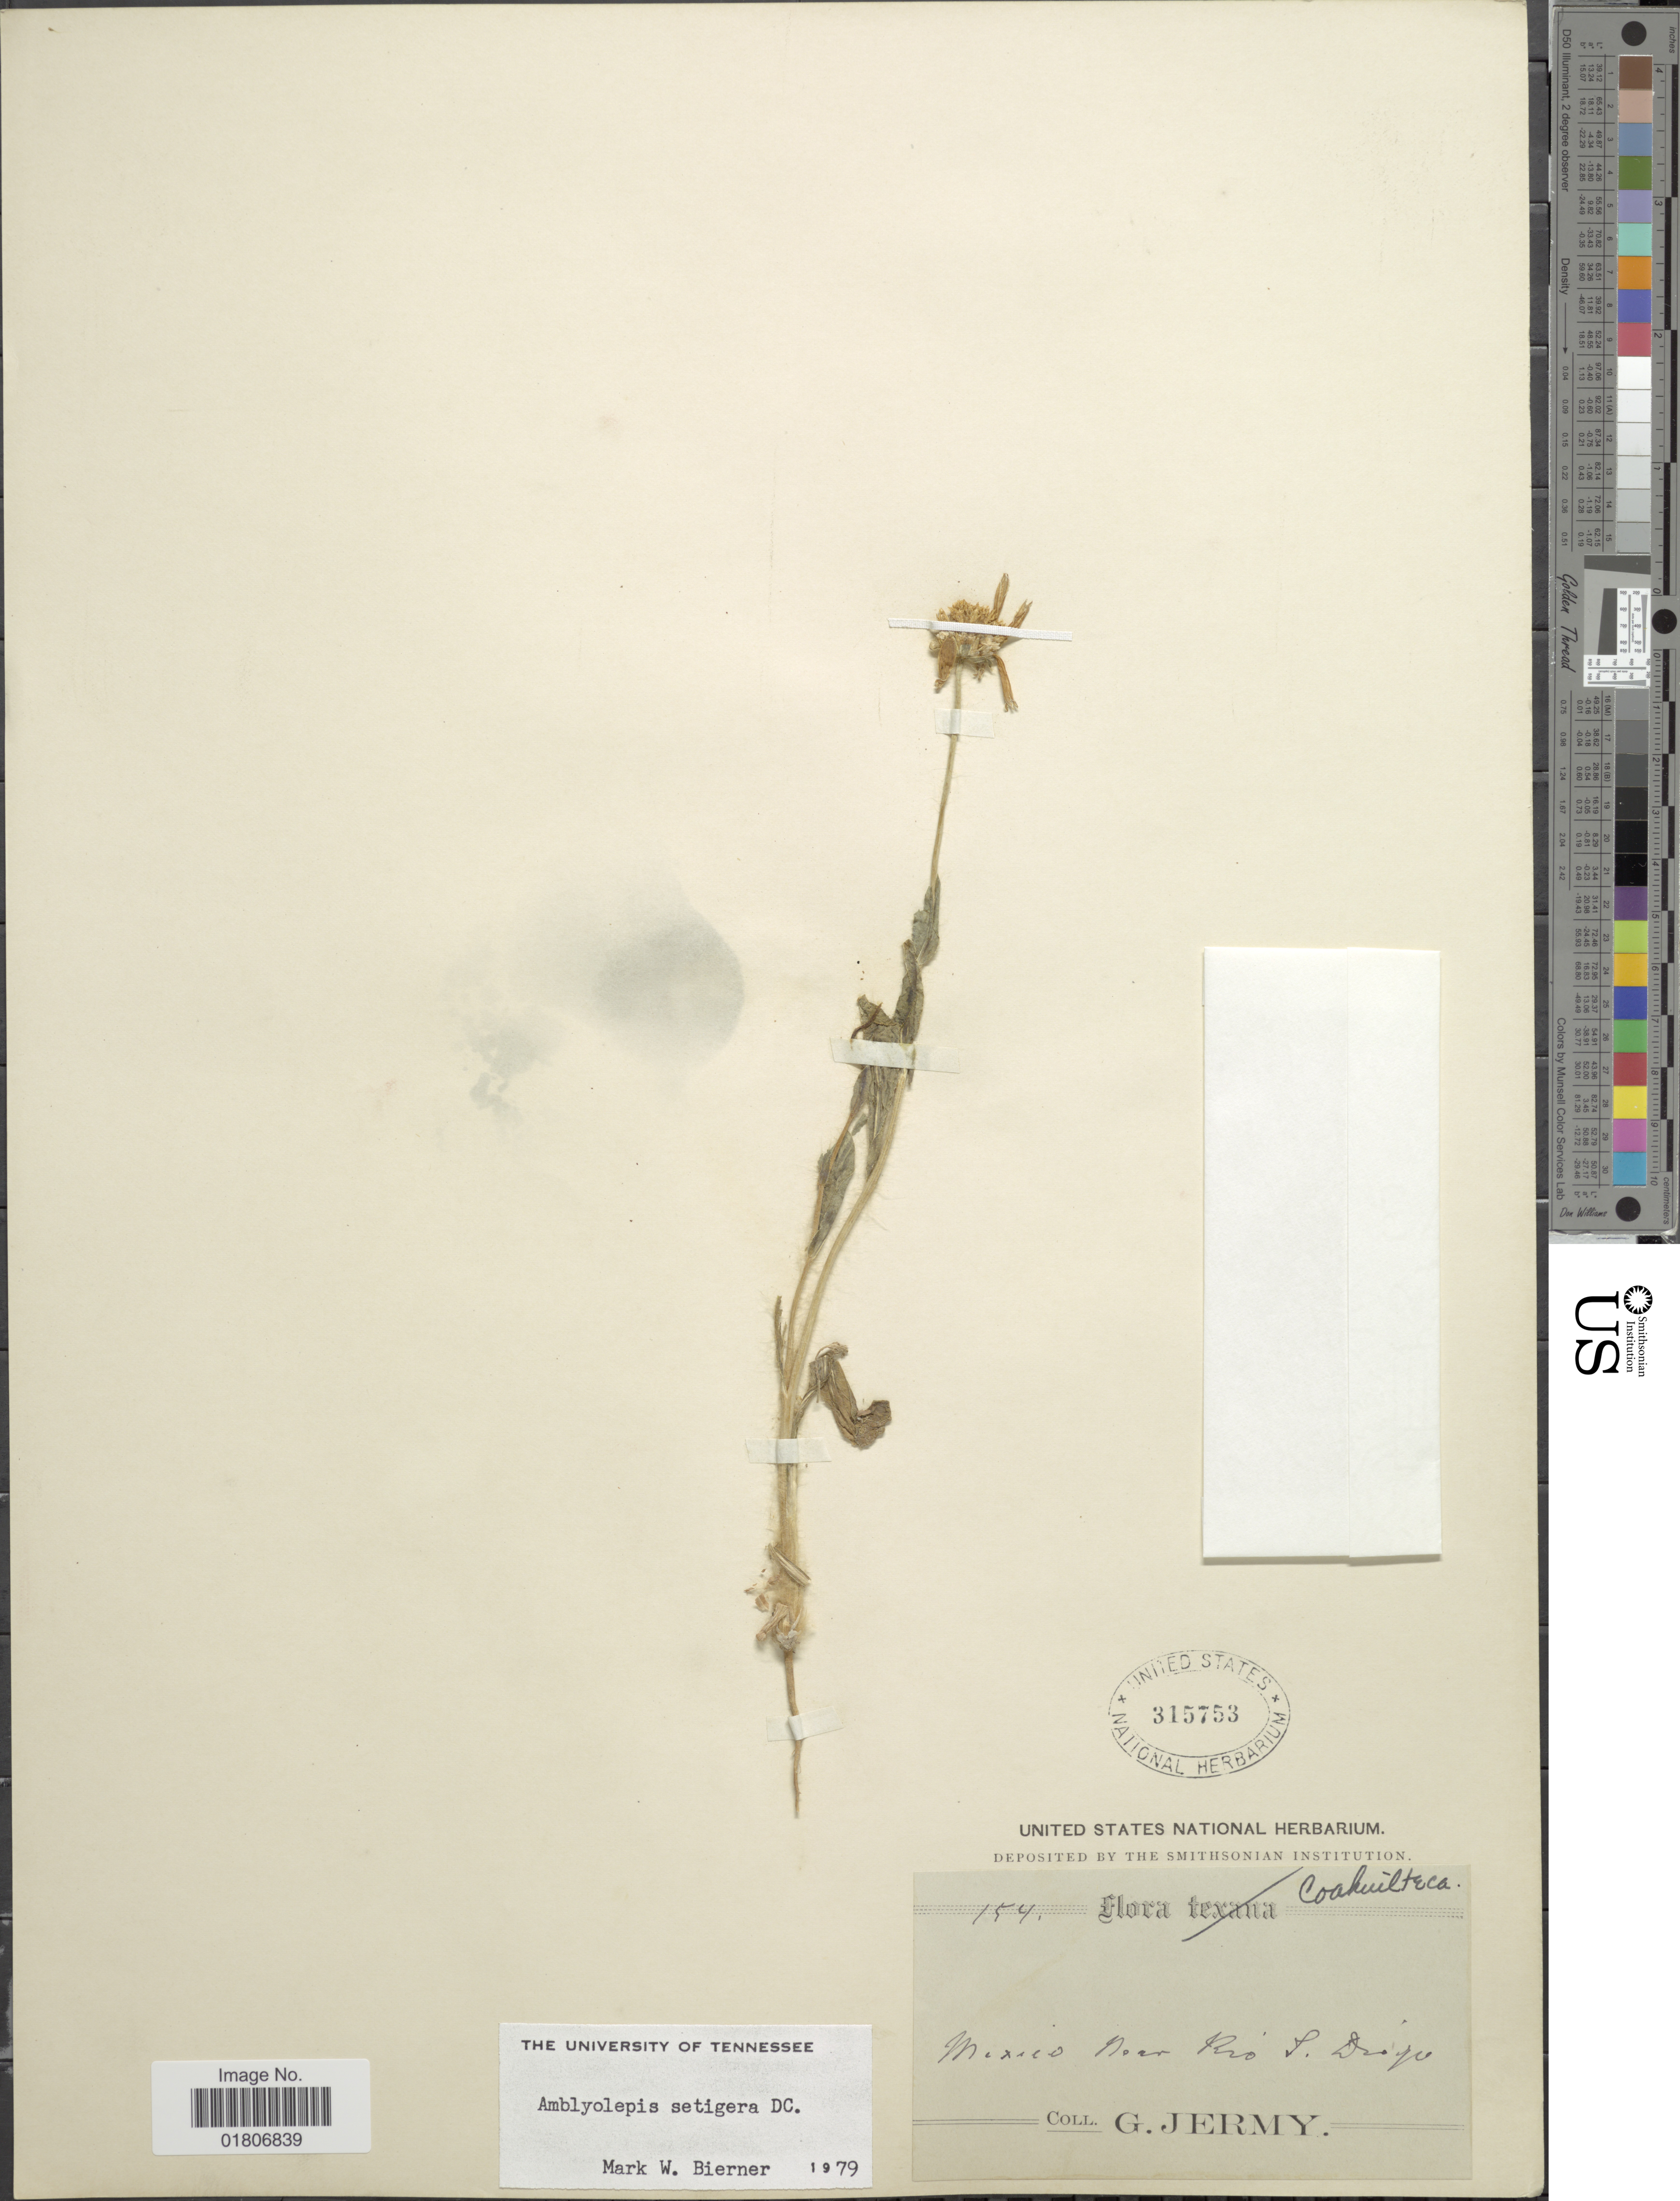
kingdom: Plantae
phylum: Tracheophyta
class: Magnoliopsida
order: Asterales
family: Asteraceae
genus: Amblyolepis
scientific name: Amblyolepis setigera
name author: DC.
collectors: G. Jermy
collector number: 154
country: Mexico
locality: Coahuilteca. Near Rio S. Diego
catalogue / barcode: US 315753